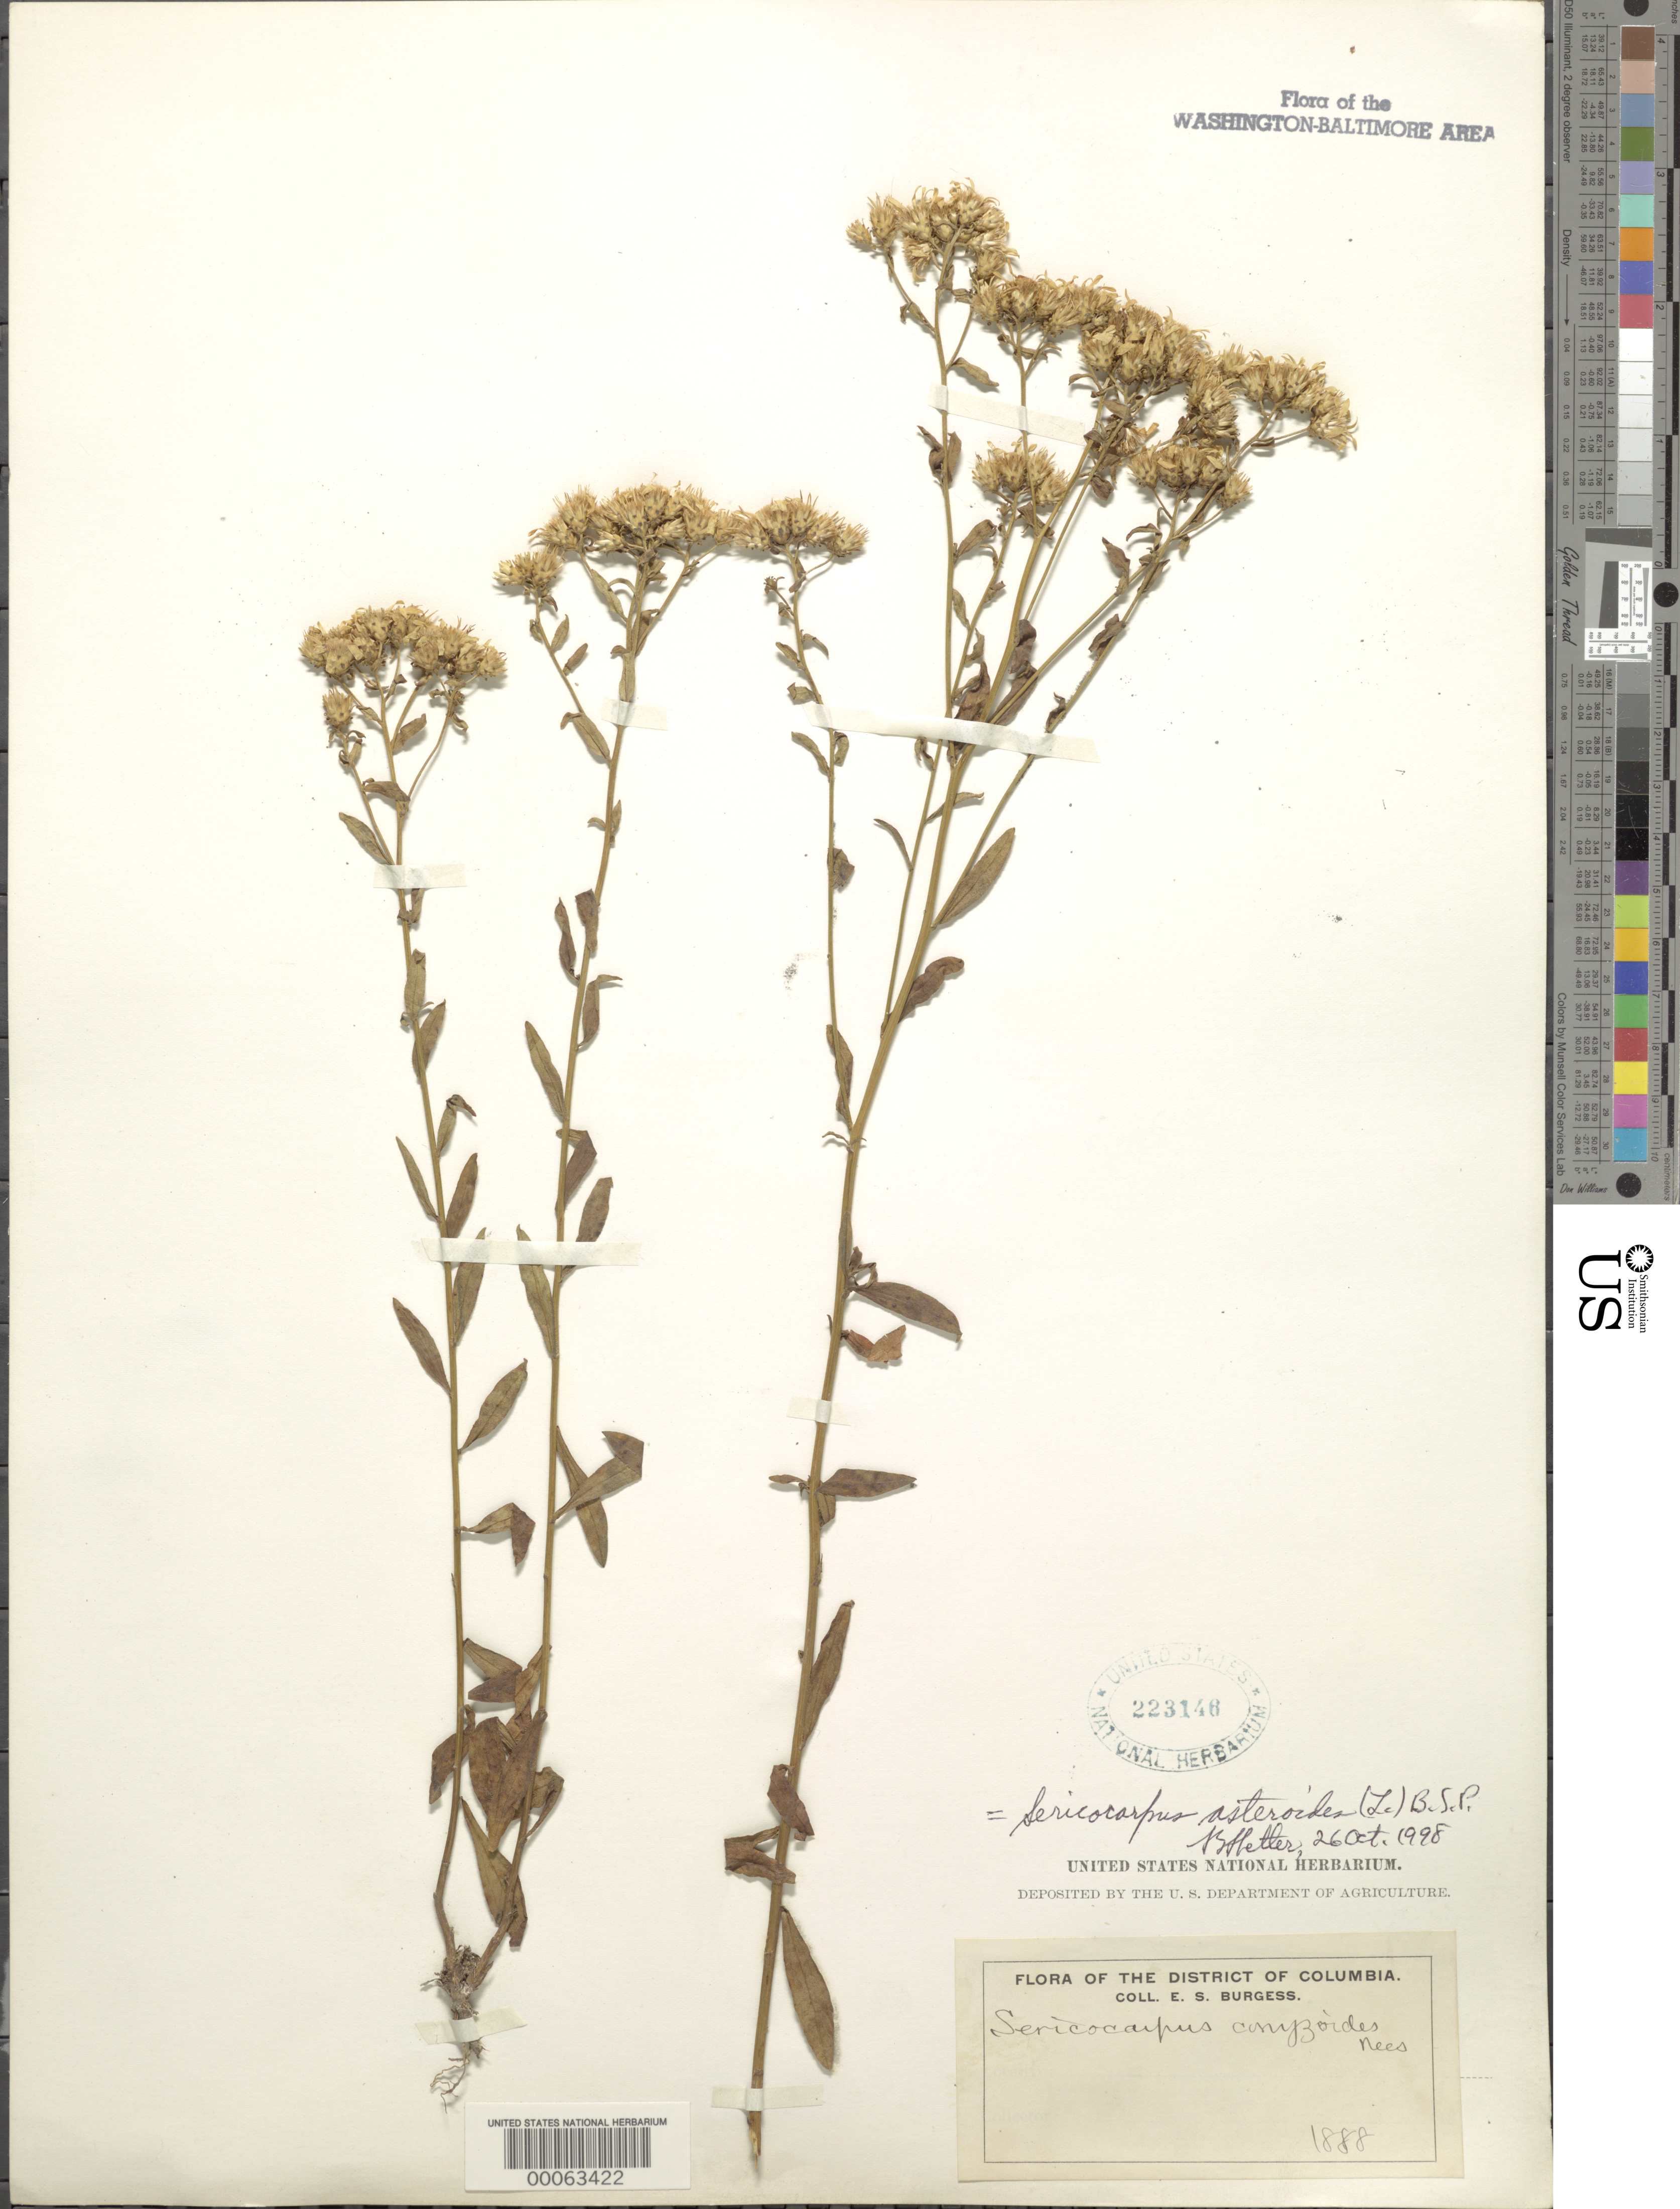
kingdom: Plantae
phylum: Tracheophyta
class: Magnoliopsida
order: Asterales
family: Asteraceae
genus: Sericocarpus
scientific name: Sericocarpus asteroides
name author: (L.) Britton, Stearns & Poggenb.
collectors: E. Burgess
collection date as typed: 1888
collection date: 1888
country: United States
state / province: District of Columbia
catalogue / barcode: US 223146